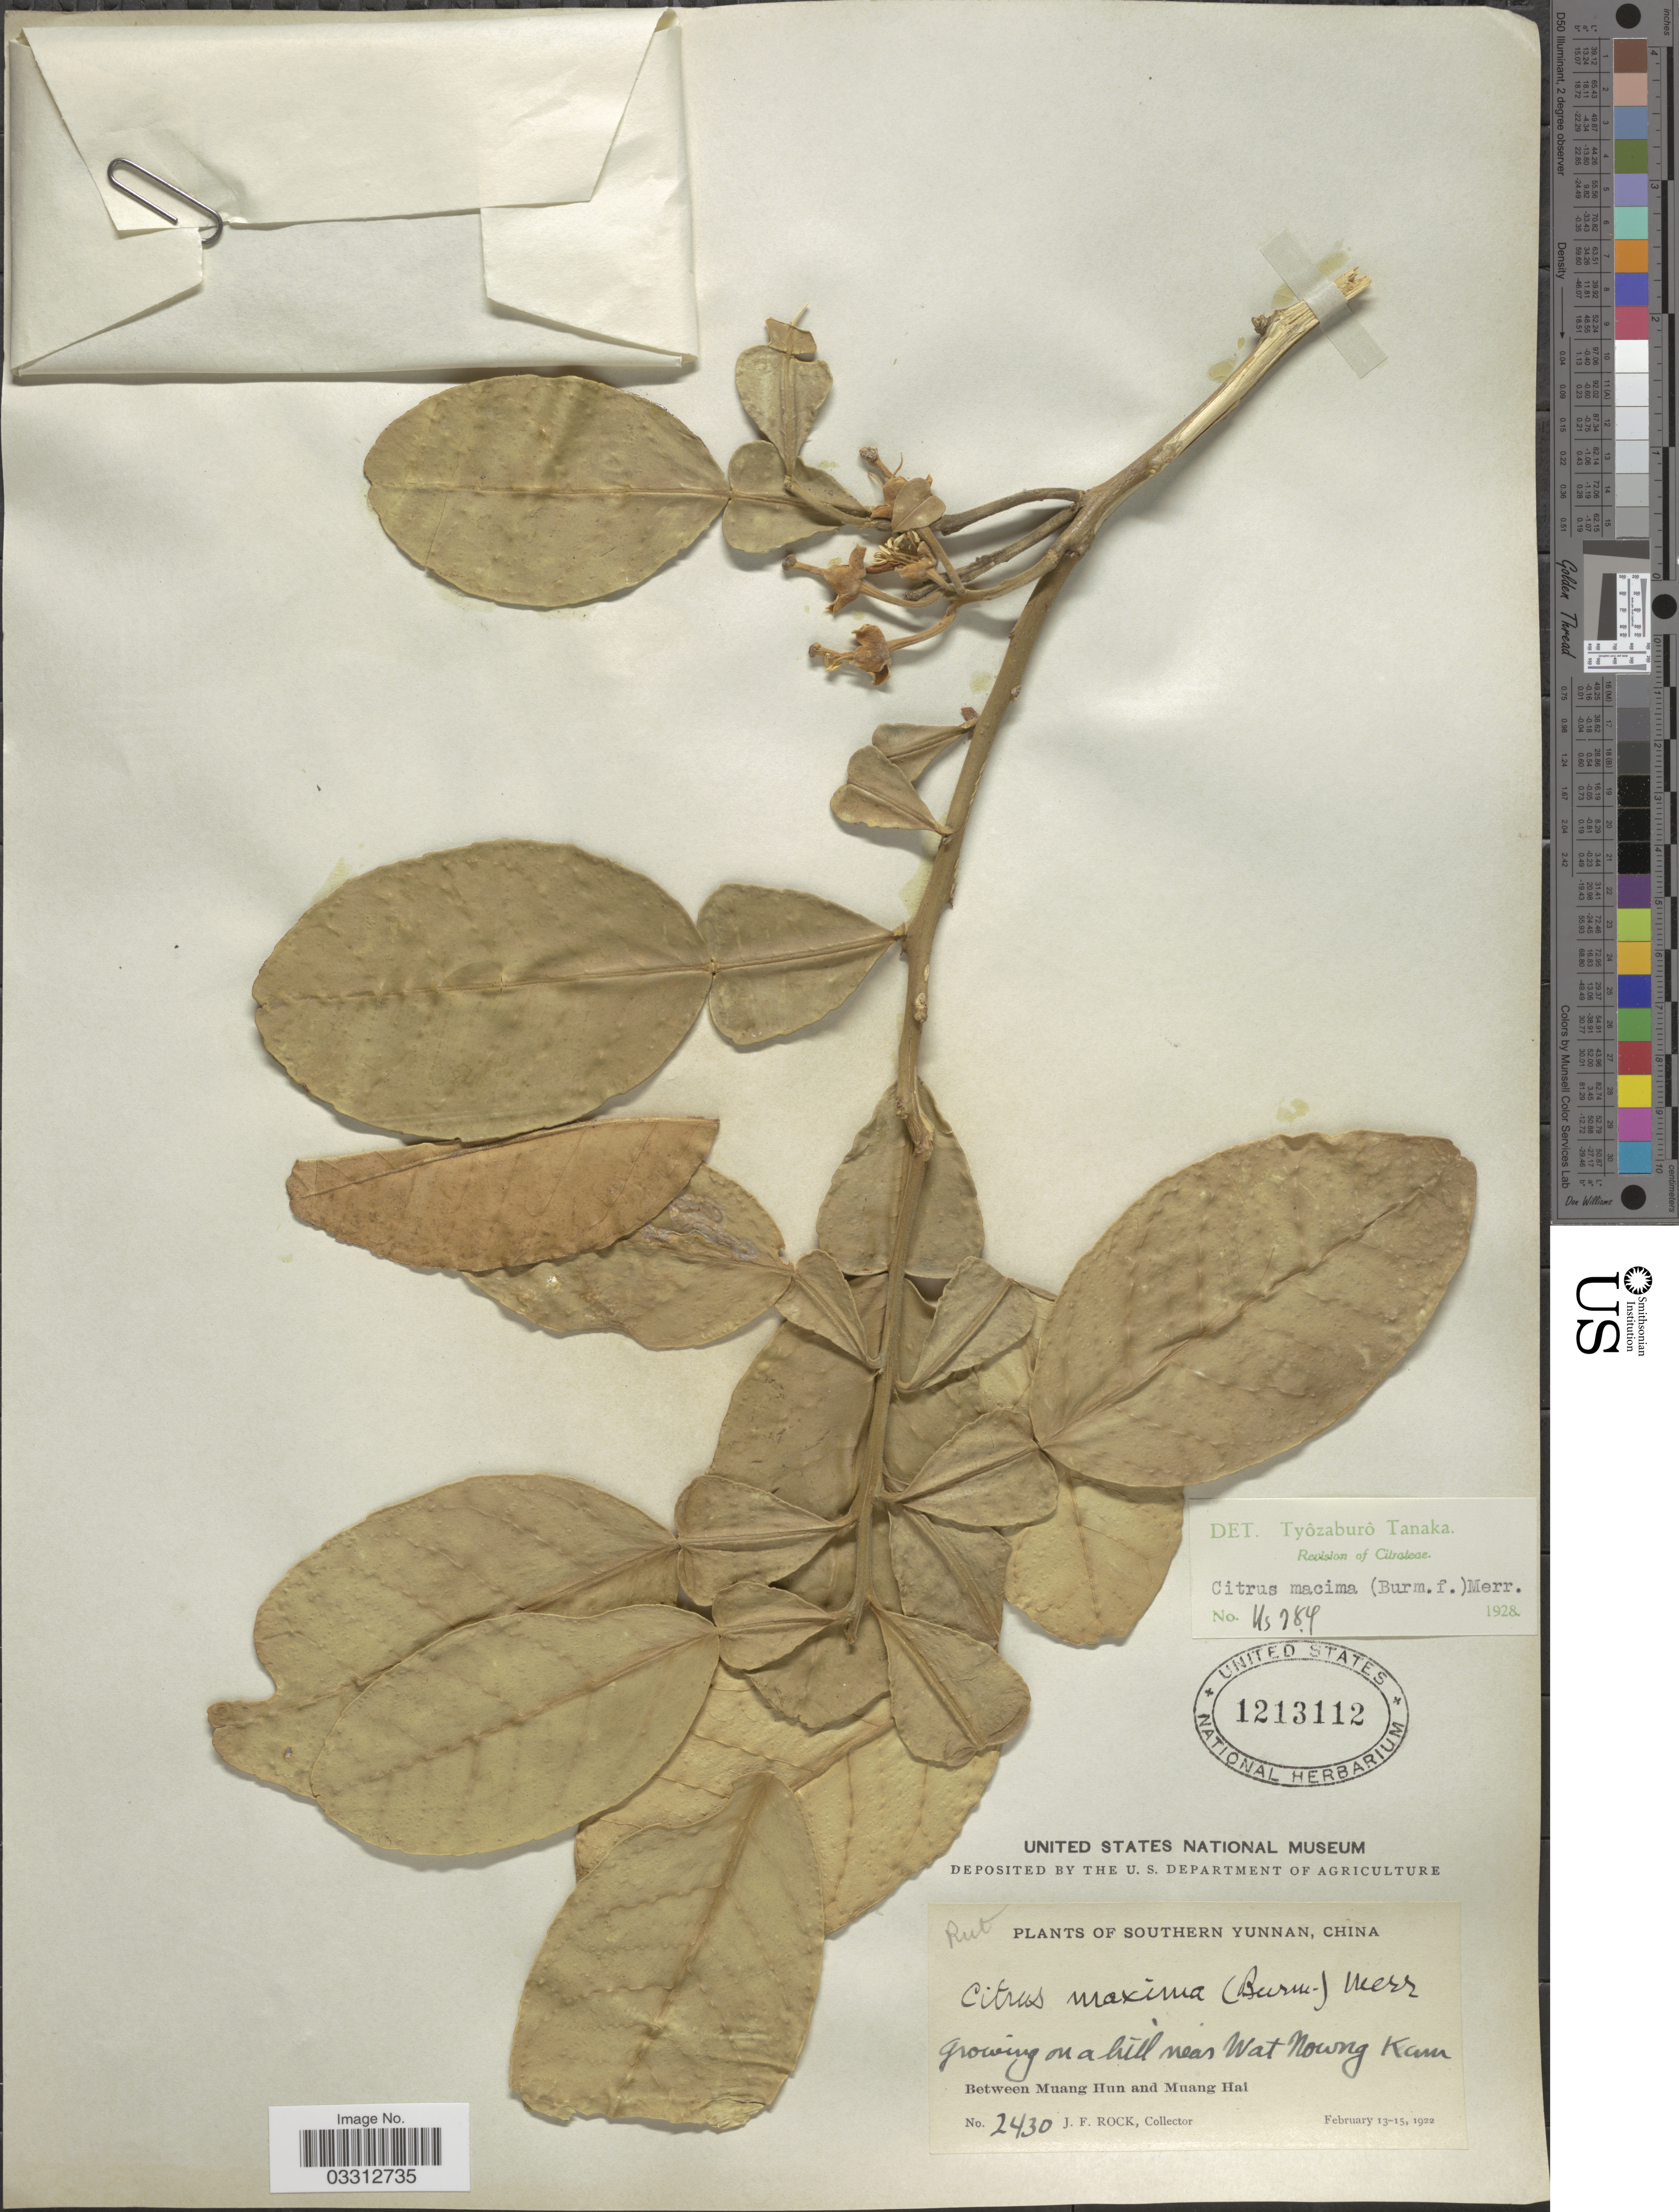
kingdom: Plantae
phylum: Tracheophyta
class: Magnoliopsida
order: Sapindales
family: Rutaceae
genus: Citrus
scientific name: Citrus maxima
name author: (Burm.) Merr.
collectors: J. Rock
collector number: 2430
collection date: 1922-02-13/1922-02-15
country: China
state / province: Yunnan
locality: Southern Yunnan, Growing on a hill near Wat Nowng Kam, Between Muang Hun and Muang Hai.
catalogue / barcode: US 1213112